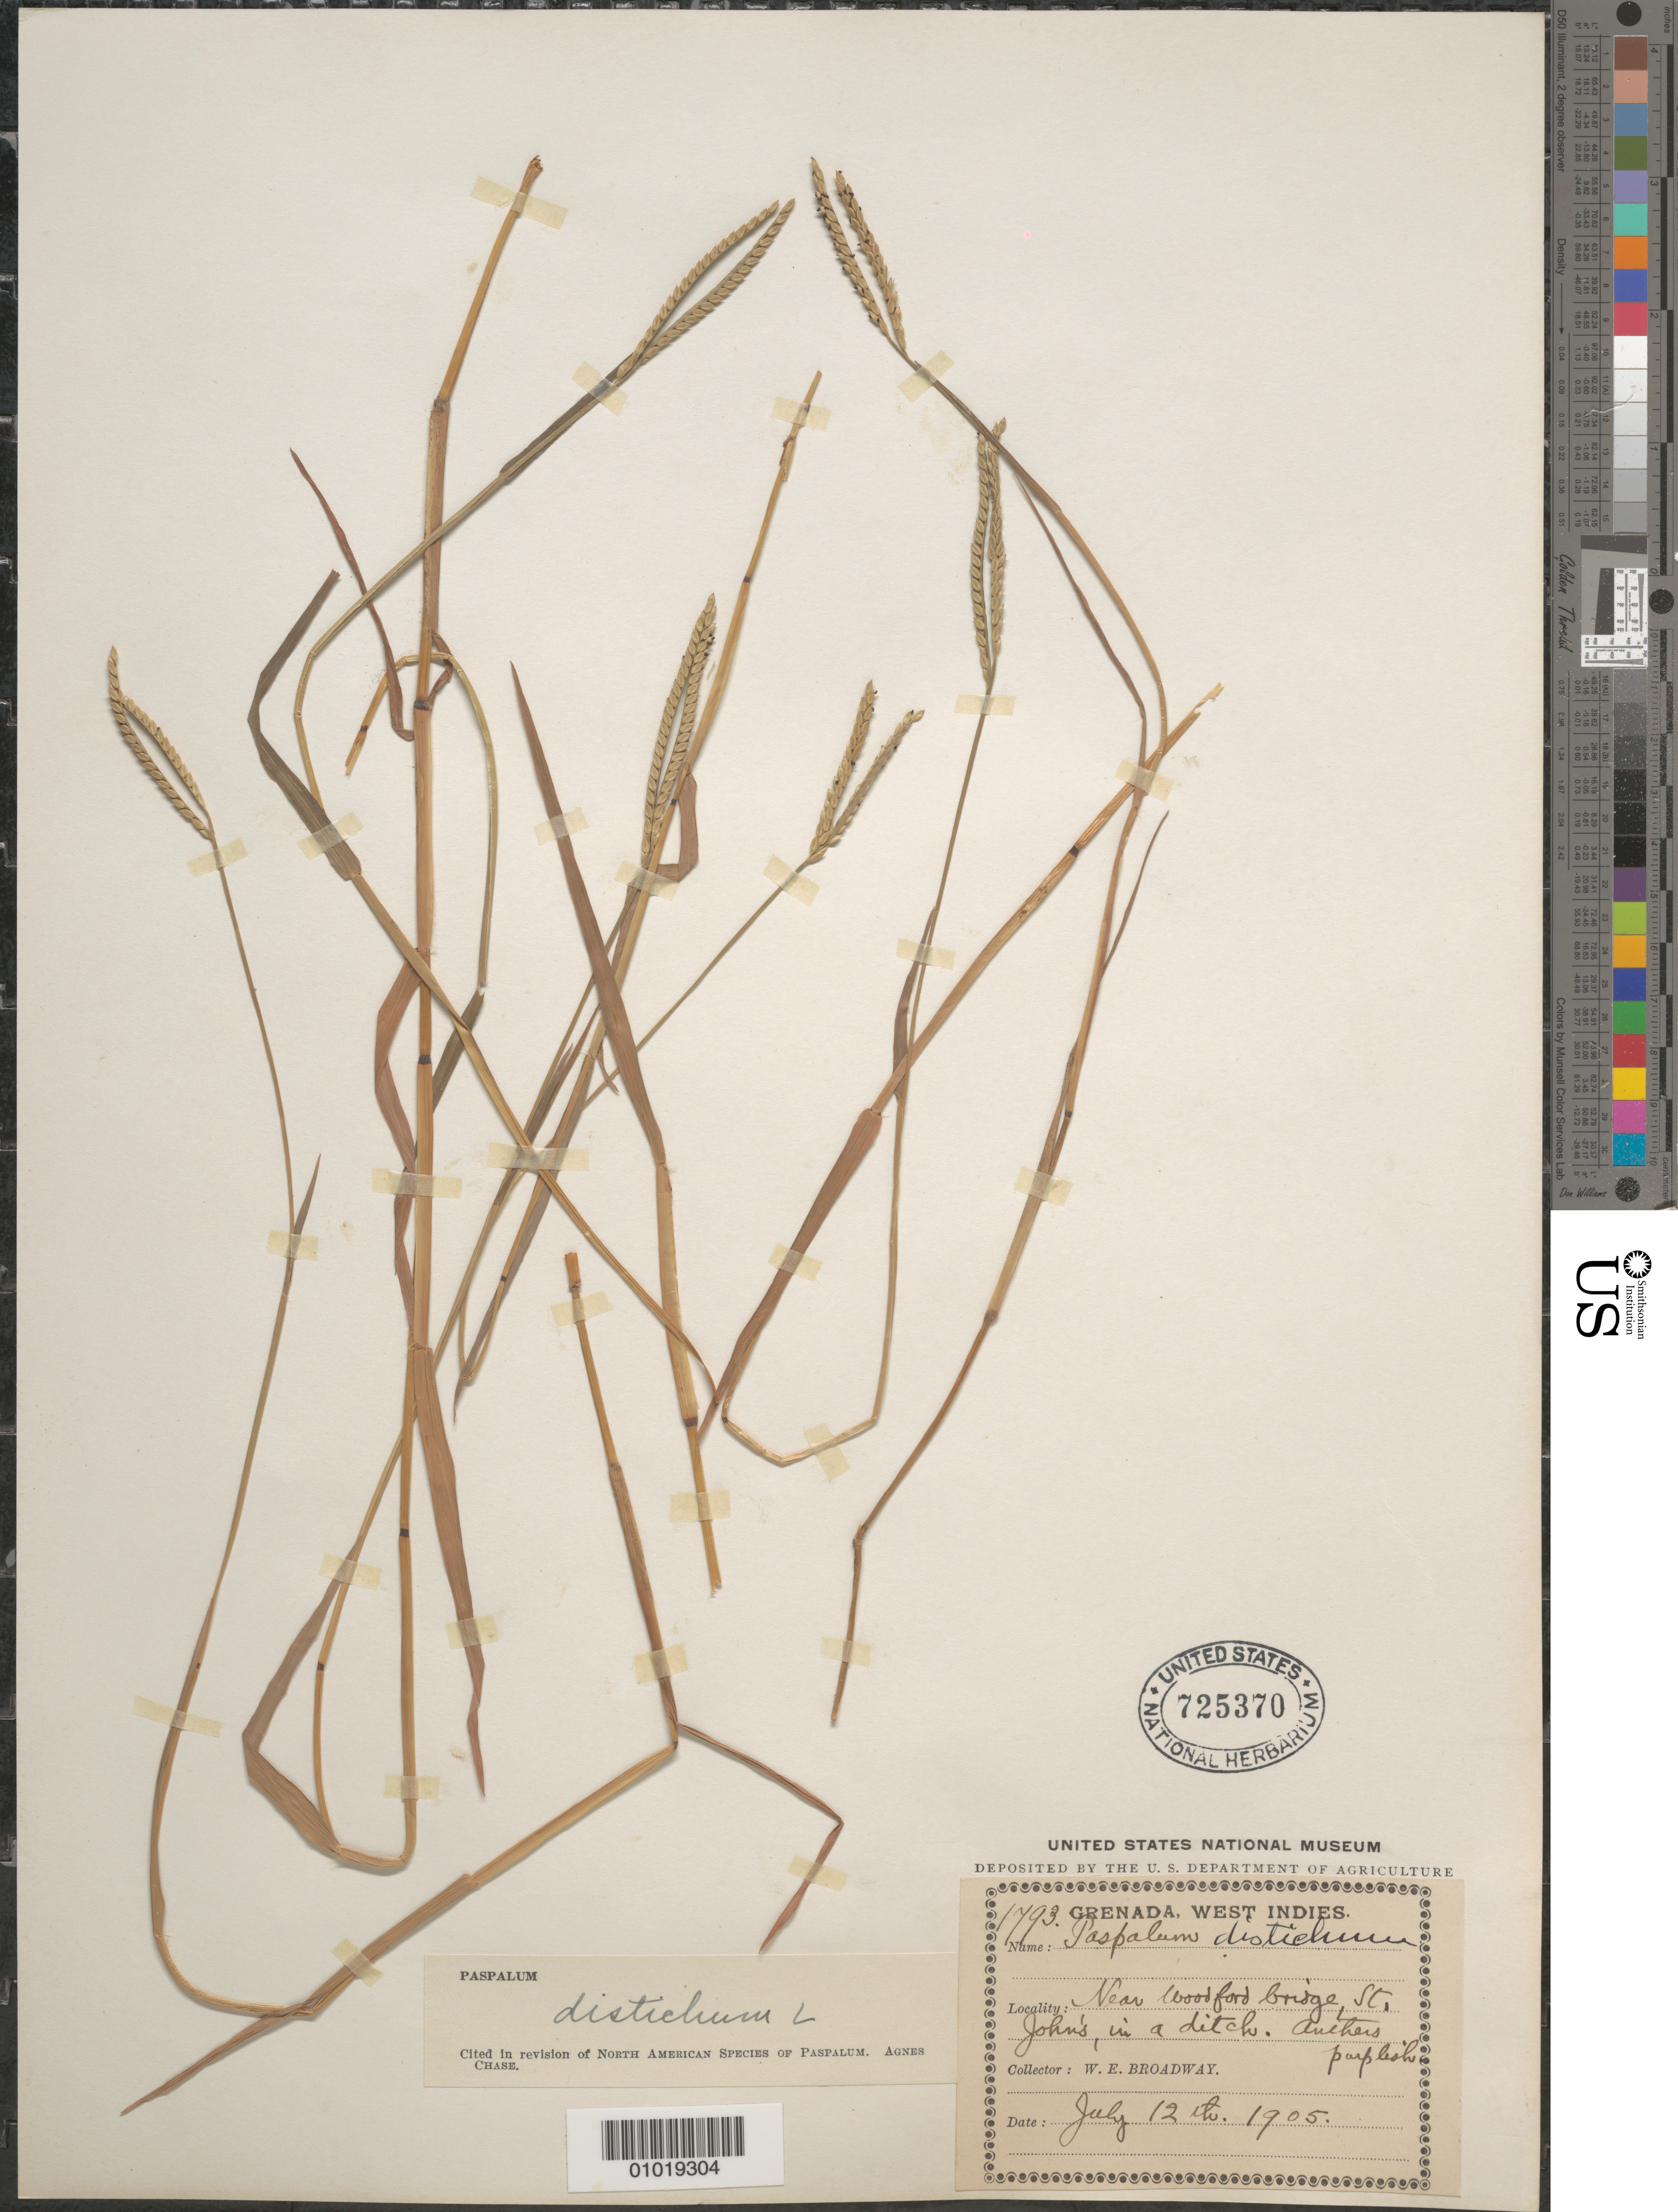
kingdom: Plantae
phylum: Tracheophyta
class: Liliopsida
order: Poales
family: Poaceae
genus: Paspalum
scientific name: Paspalum distichum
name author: L.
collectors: W. E. Broadway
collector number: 1793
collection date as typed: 12 Jul 1905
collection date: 1905-07-12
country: Grenada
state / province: Saint John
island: Grenada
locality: Near woodford bridge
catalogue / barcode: US 725370